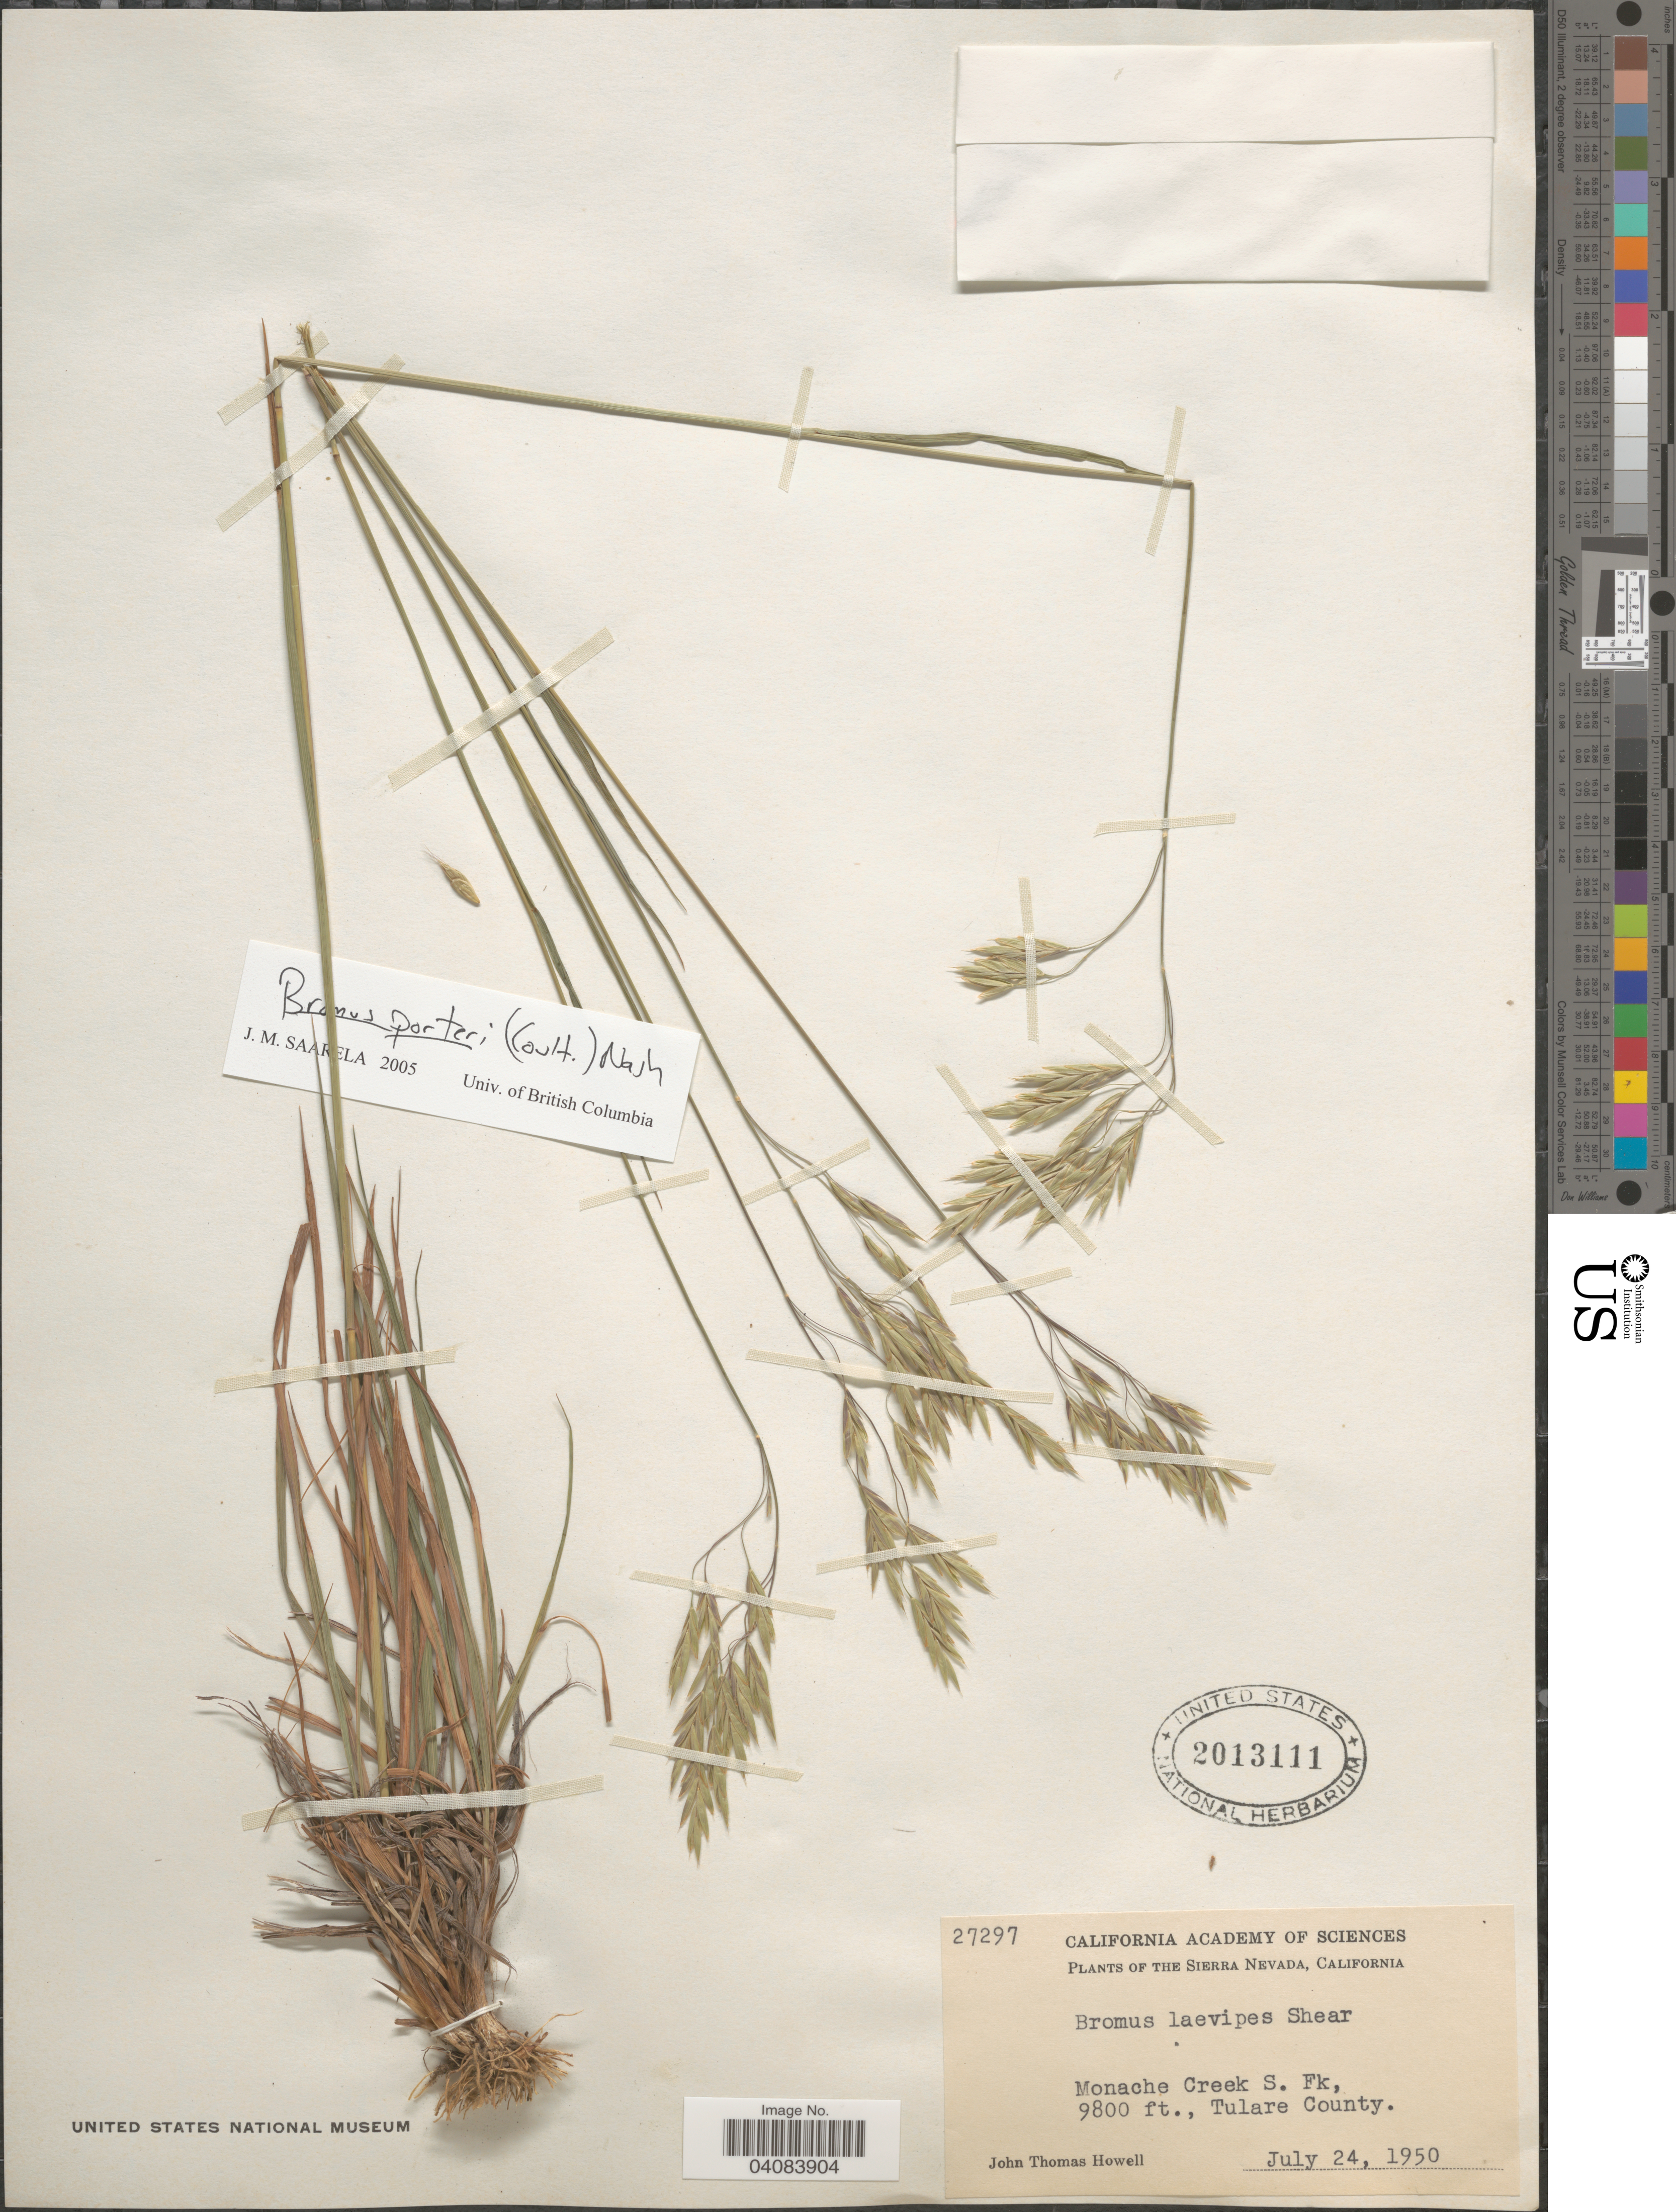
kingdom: Plantae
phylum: Tracheophyta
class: Liliopsida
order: Poales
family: Poaceae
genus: Bromus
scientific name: Bromus porteri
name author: (J.M. Coult.) Nash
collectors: J. T. Howell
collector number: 27297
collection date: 1950-07-24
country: United States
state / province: California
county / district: Tulare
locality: Sierra Nevada. Monache Creek S. Fk, Tulare County.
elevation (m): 2987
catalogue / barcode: US 2013111